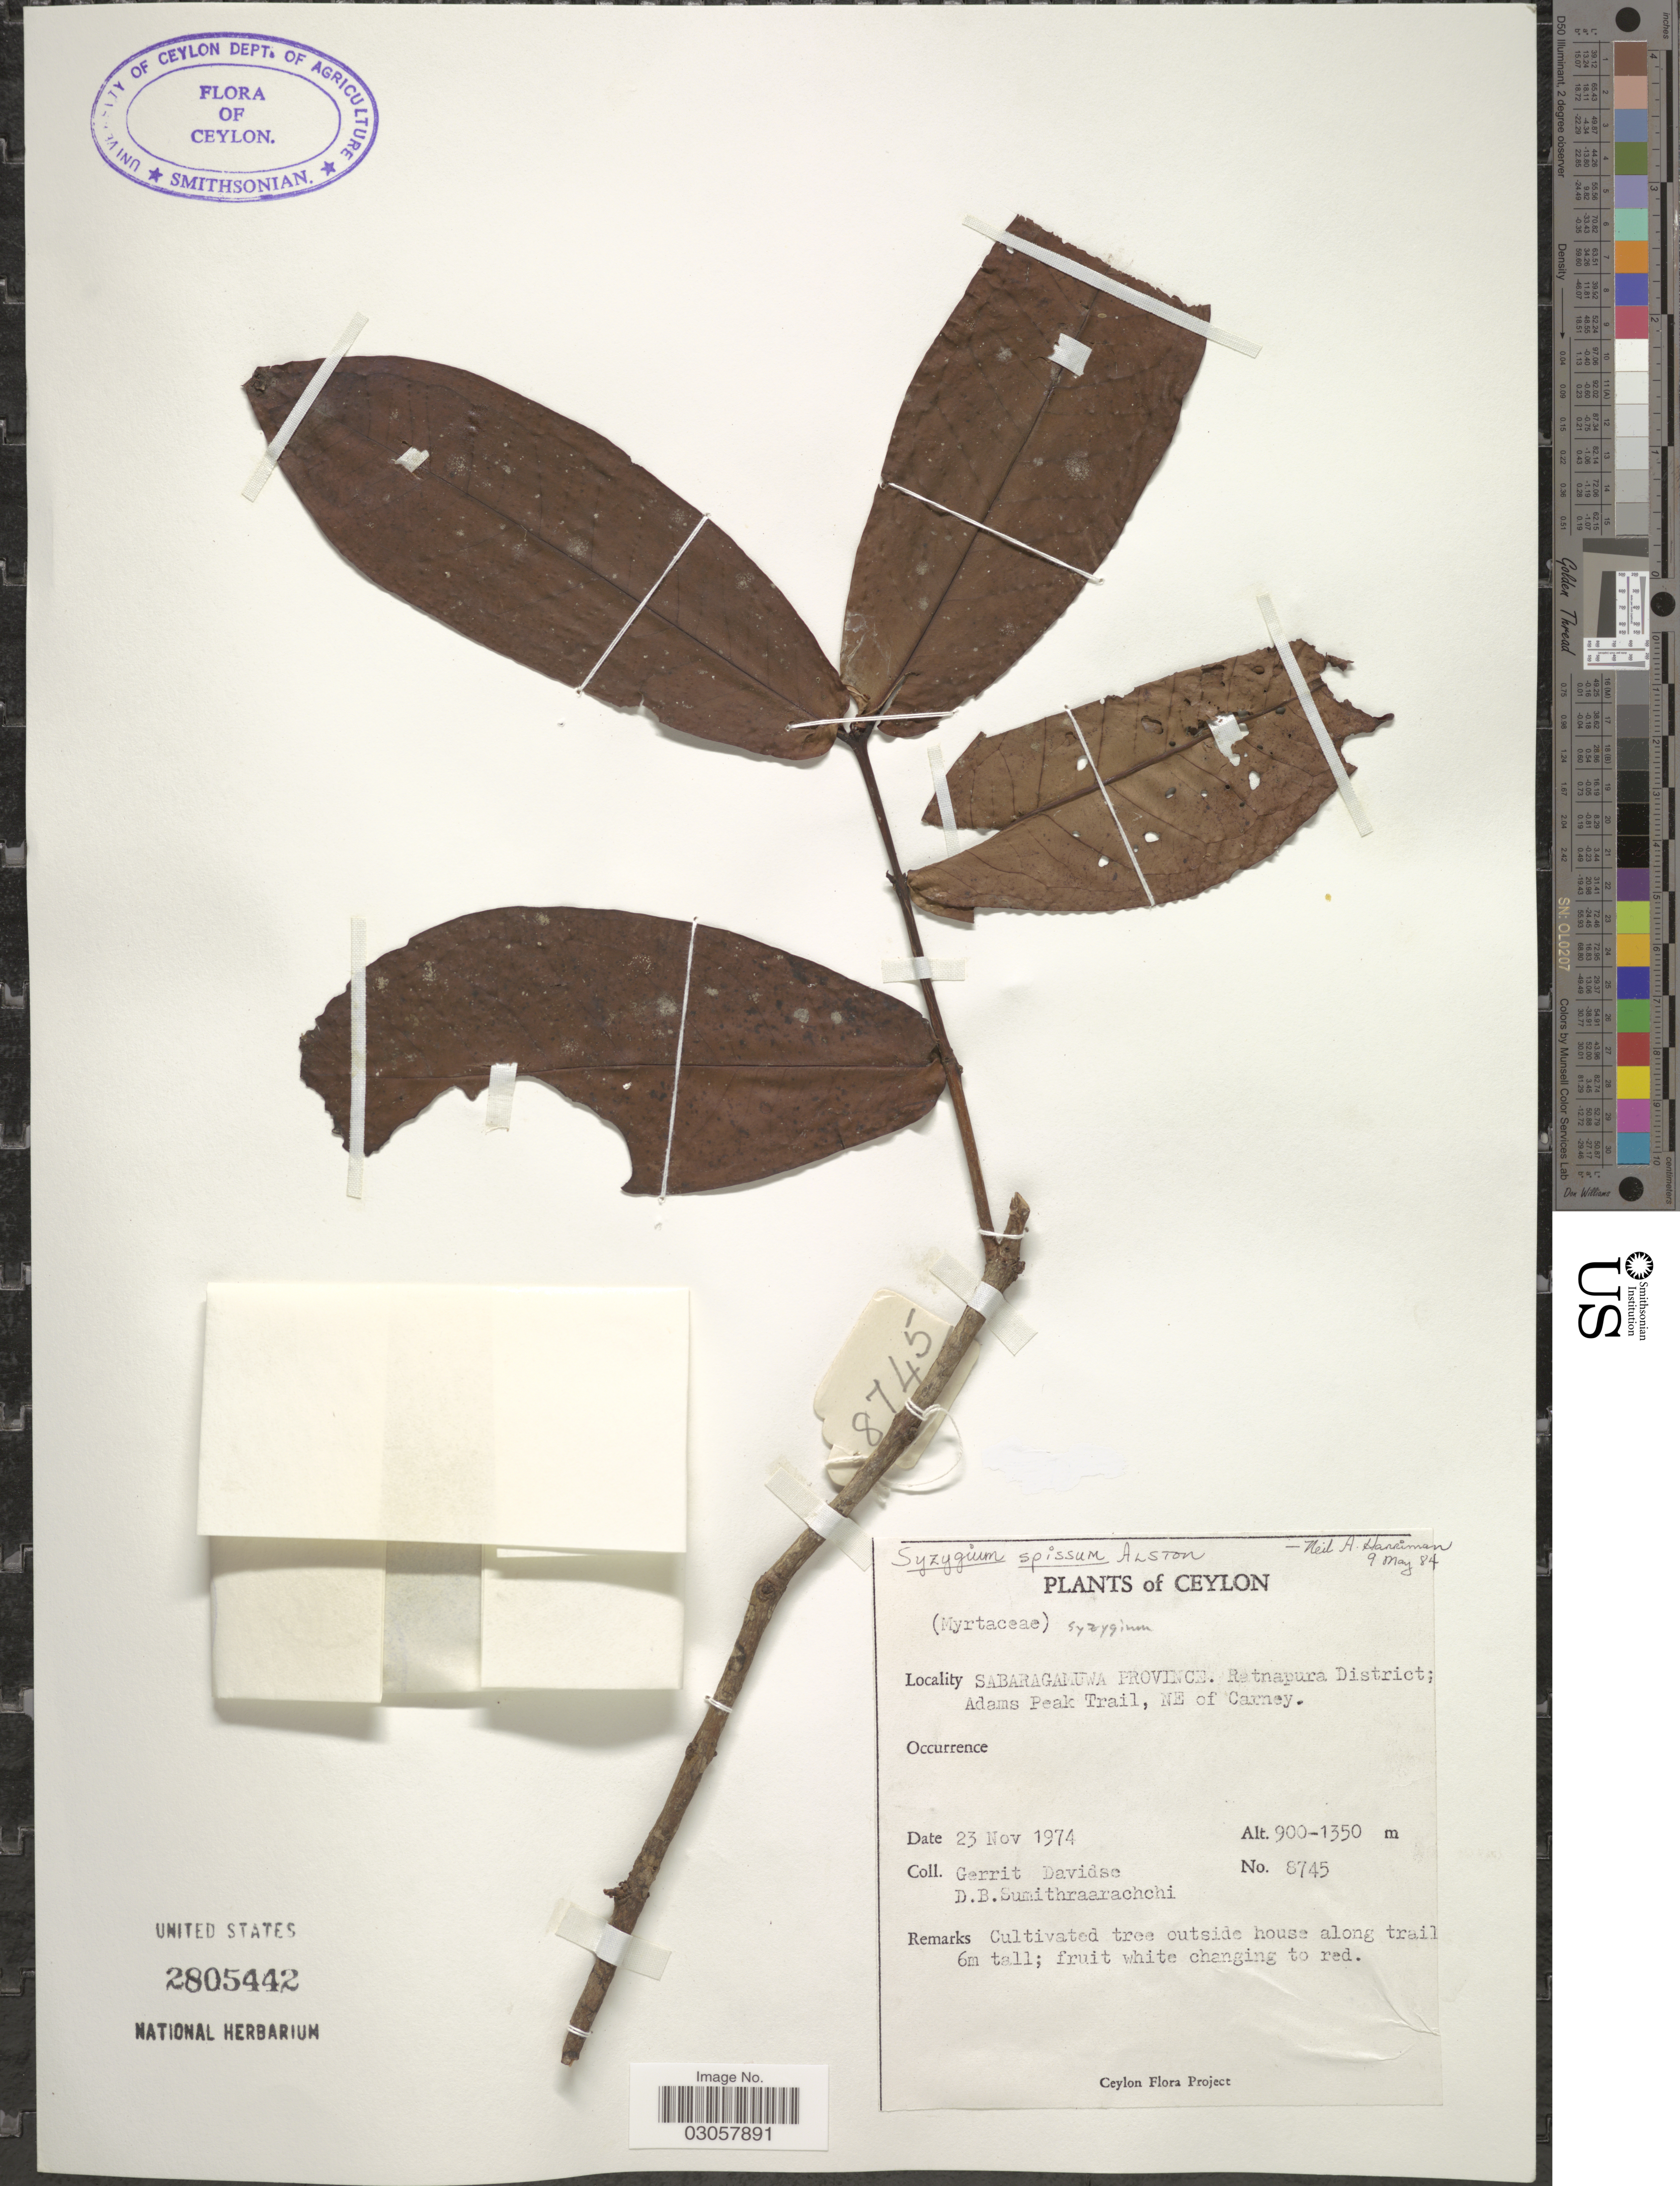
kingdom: Plantae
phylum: Tracheophyta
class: Magnoliopsida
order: Myrtales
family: Myrtaceae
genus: Syzygium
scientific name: Syzygium spissum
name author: Alston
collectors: G. Davidse & D. B. Sumithraarachchi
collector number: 8745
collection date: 1974-11-23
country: Sri Lanka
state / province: Sabaragamuwa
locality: Ceylon. Ratnapura District; Adams Peak Trail, NE of Carney.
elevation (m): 900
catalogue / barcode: US 2805442